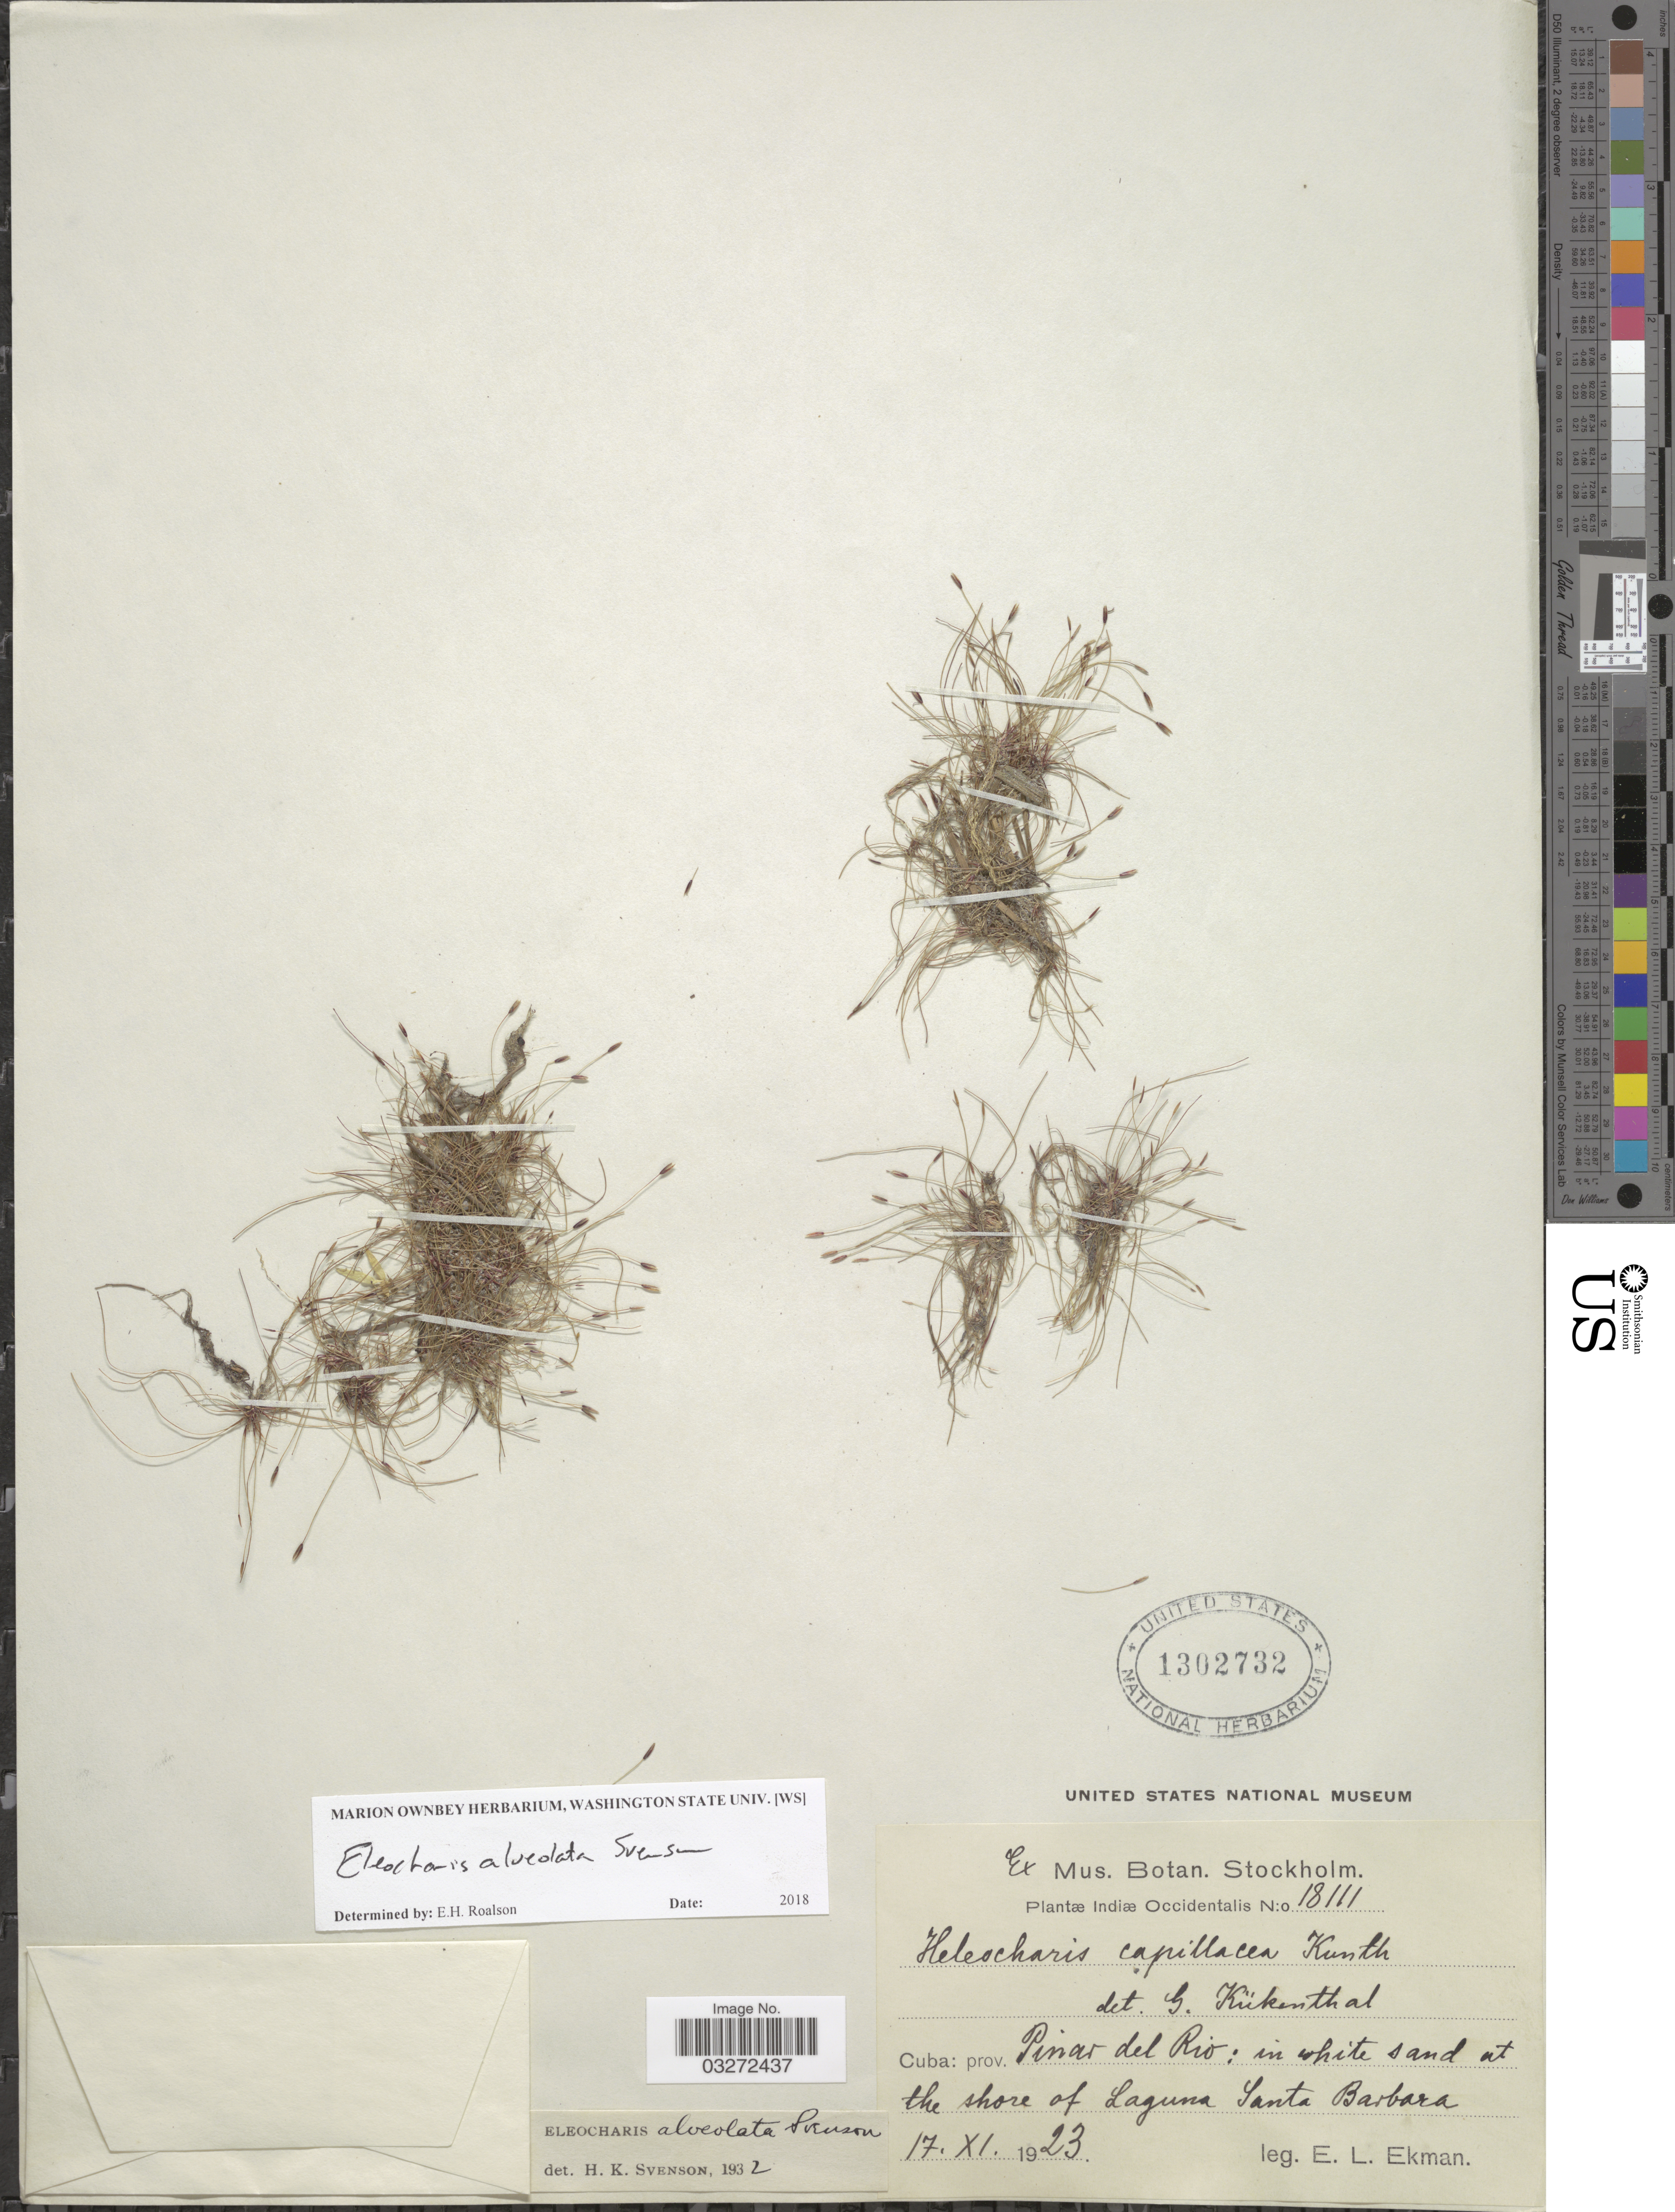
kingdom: Plantae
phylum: Tracheophyta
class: Liliopsida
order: Poales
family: Cyperaceae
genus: Eleocharis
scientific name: Eleocharis alveolata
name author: Svenson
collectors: E. L. Ekman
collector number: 18111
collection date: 1923-11-17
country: Cuba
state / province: Pinar del Río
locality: Indiæ Occidentalis, in white sand at the shore of Laguna Santa Barbara.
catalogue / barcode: US 1302732